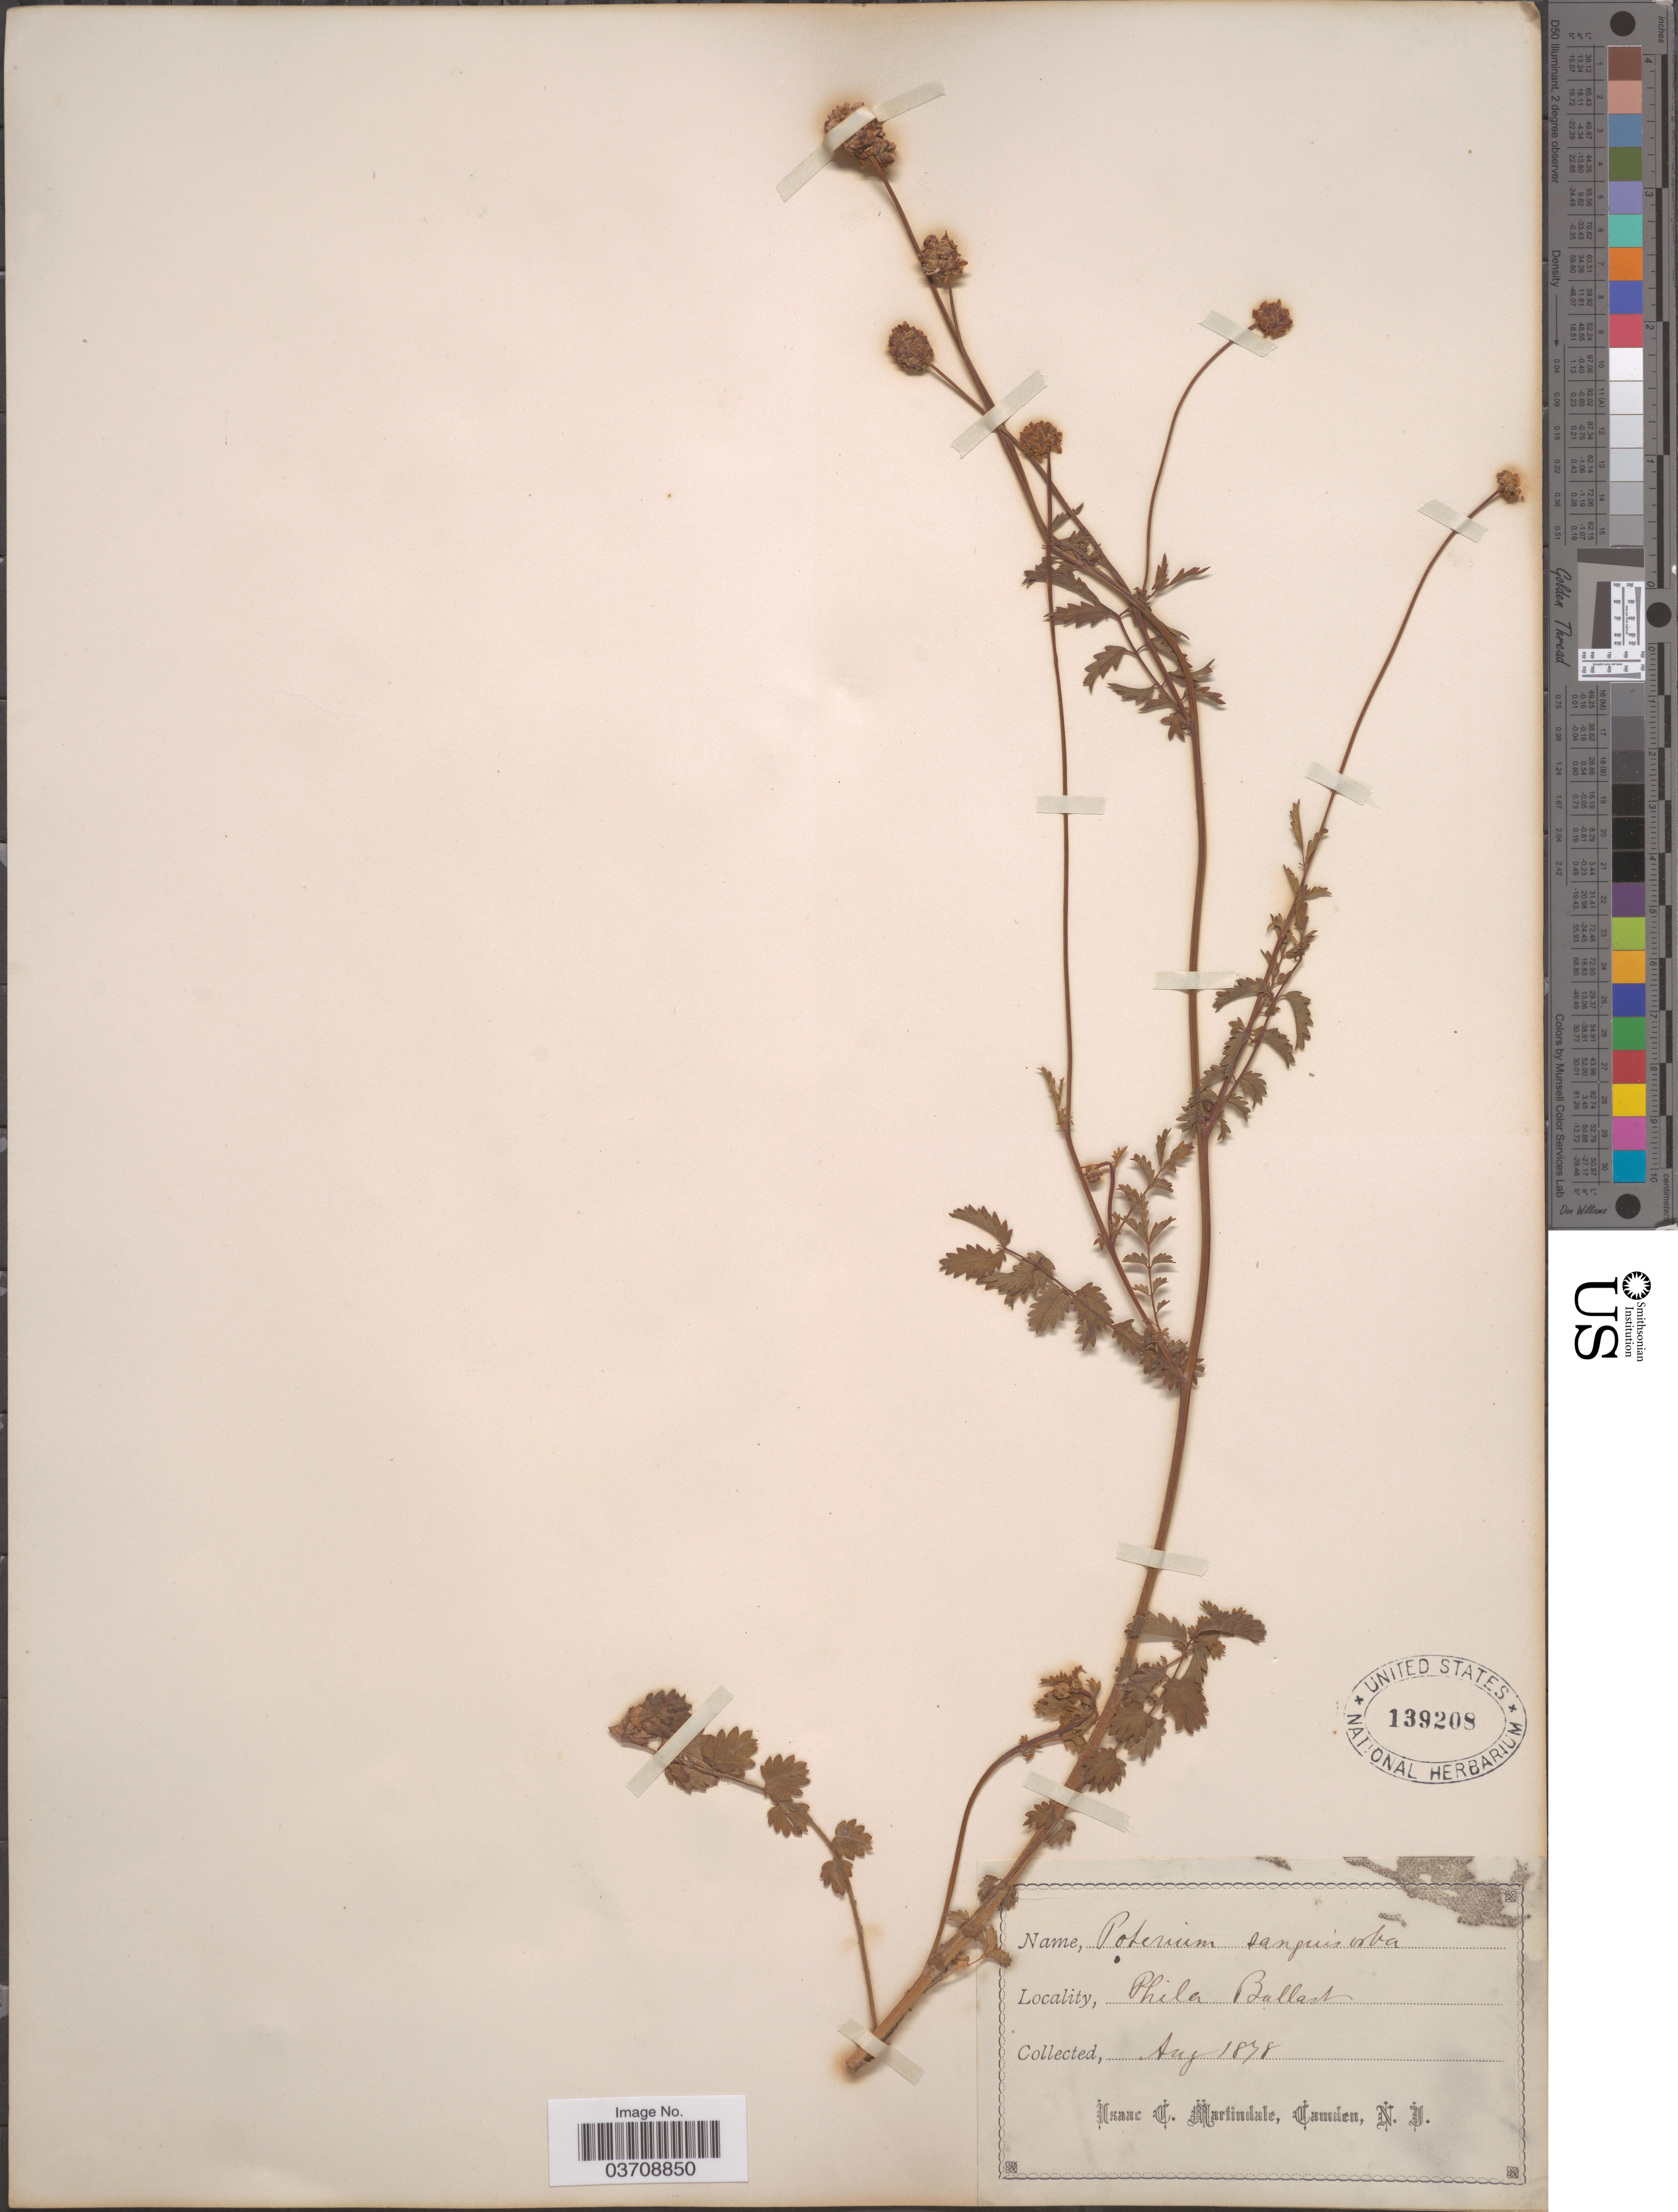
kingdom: Plantae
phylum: Tracheophyta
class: Magnoliopsida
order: Rosales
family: Rosaceae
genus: Sanguisorba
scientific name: Sanguisorba minor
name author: Scop.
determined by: Strong, Mark T., (BOT), Smithsonian Institution - National Museum of Natural History (UNITED STATES)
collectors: I. C. Martindale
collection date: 1878-08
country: United States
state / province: Pennsylvania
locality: Phila Ballast.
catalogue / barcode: US 139208